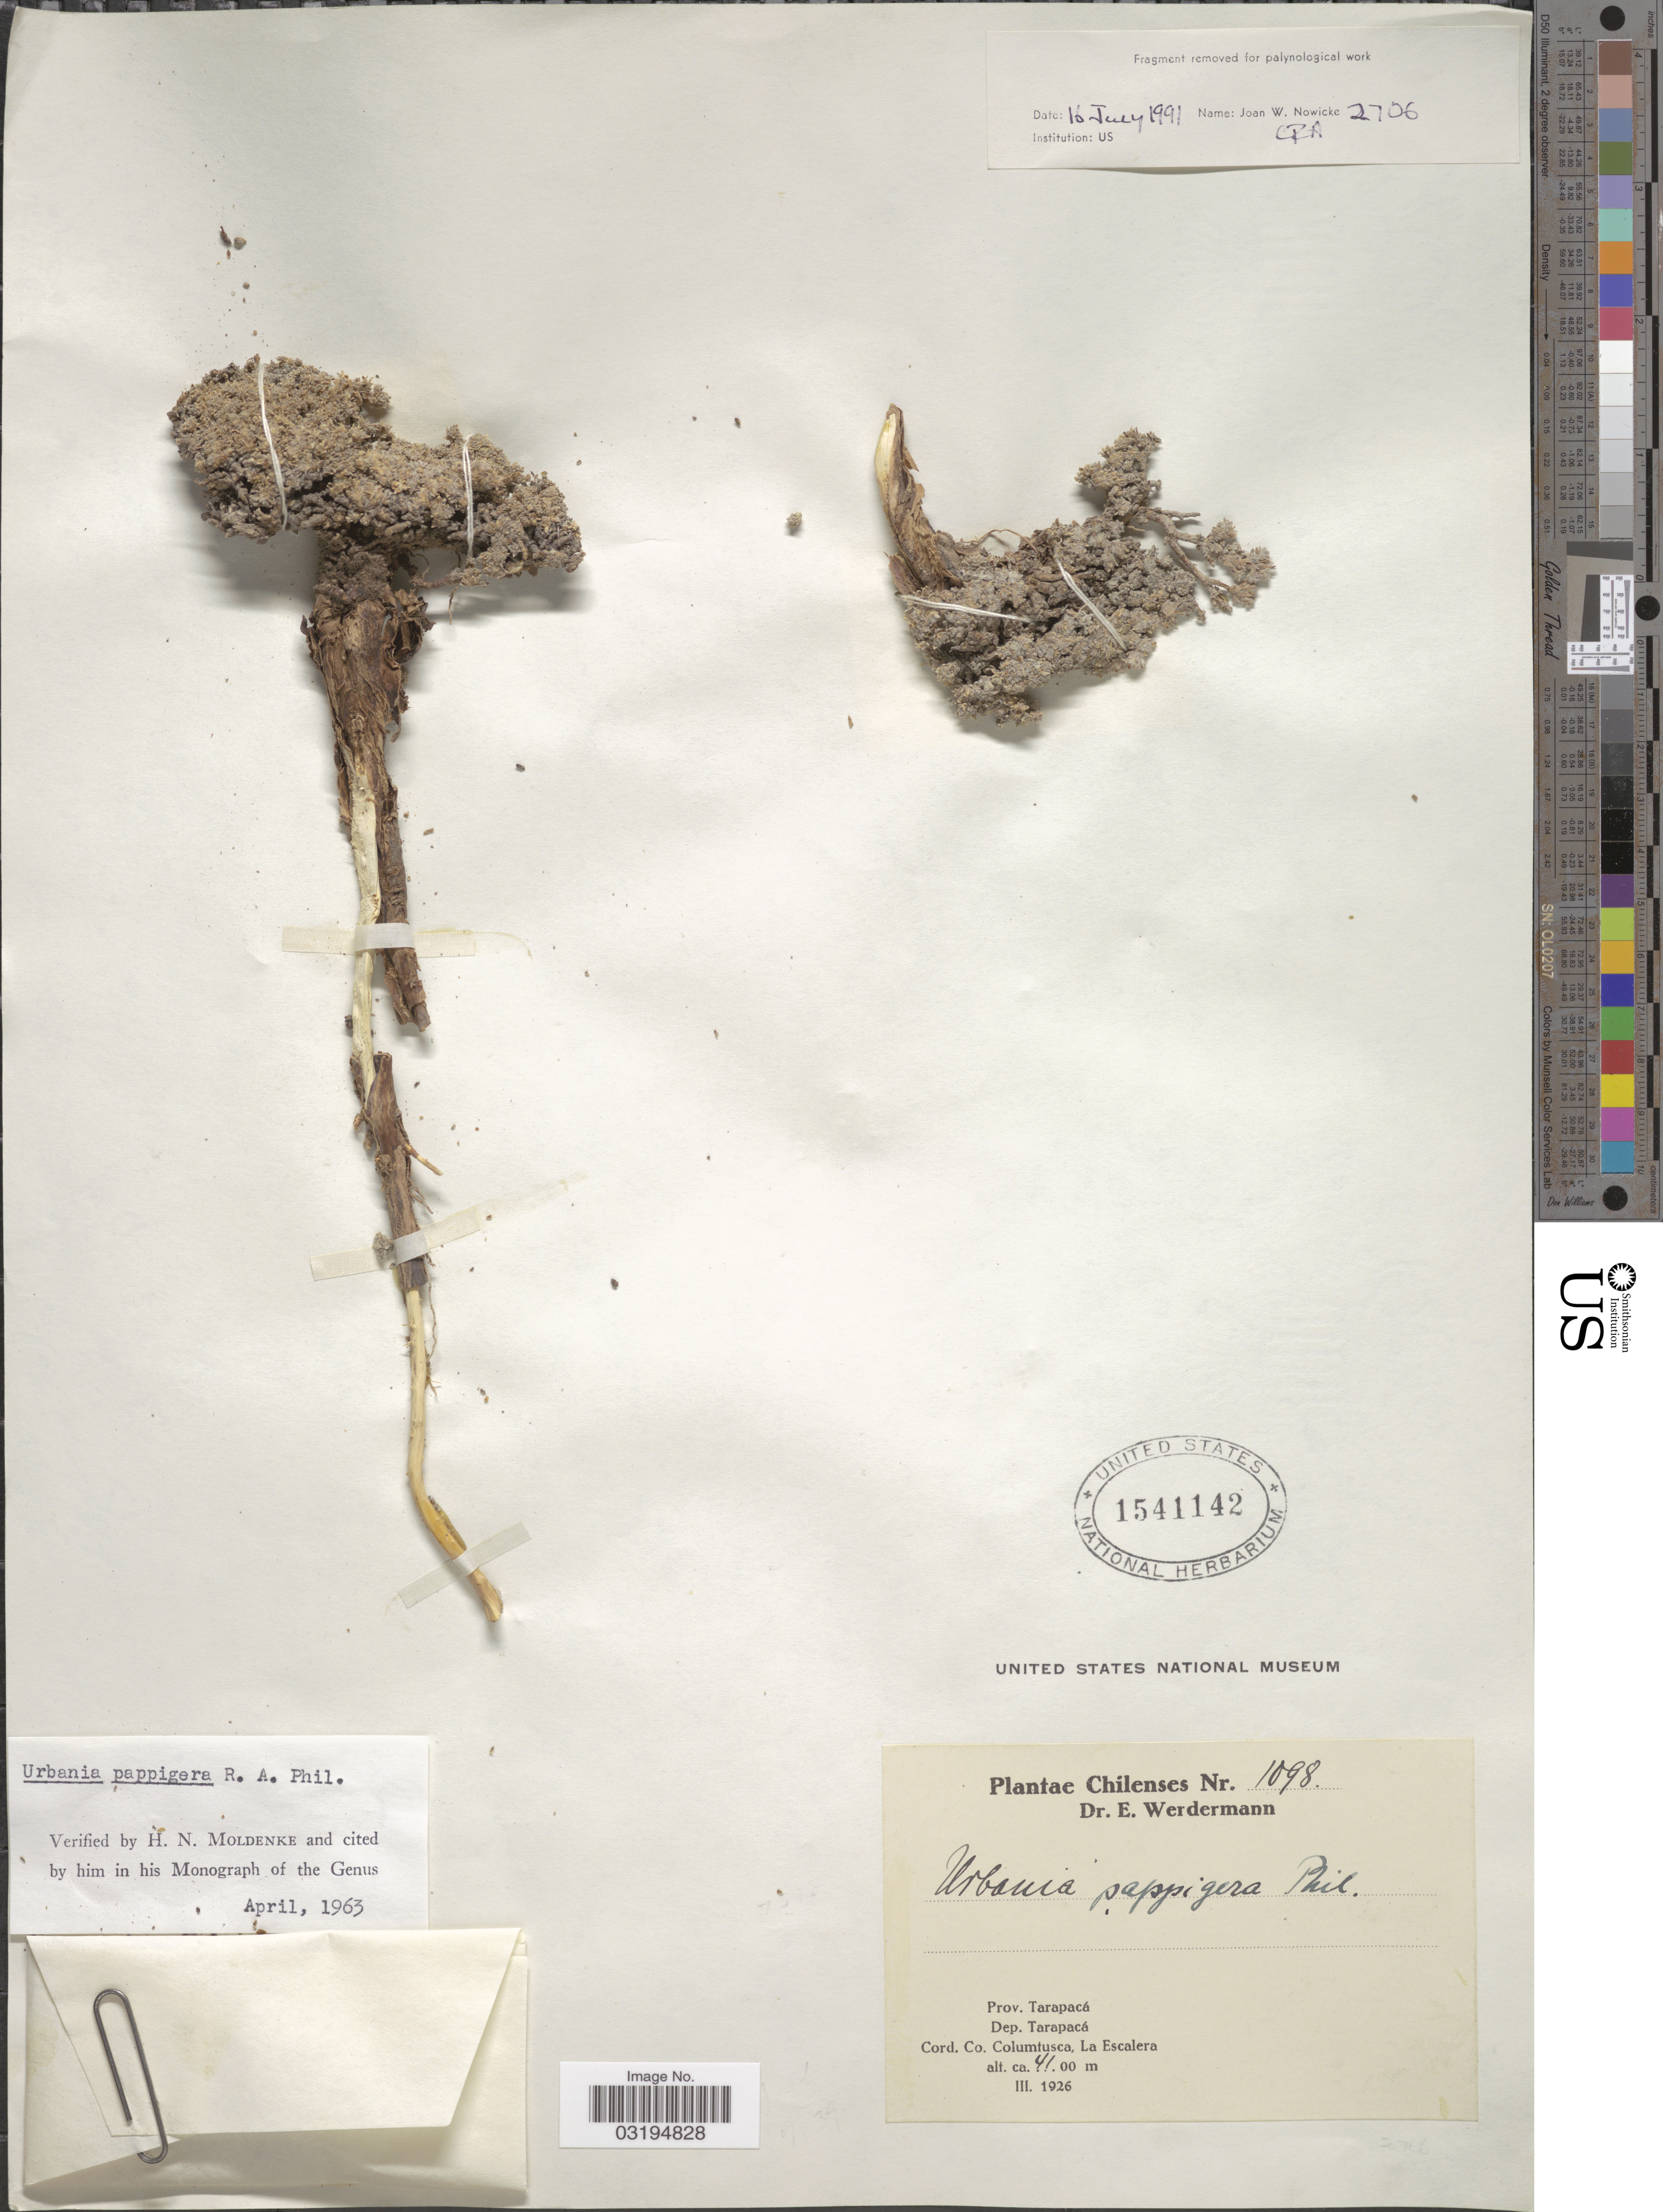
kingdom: Plantae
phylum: Tracheophyta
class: Magnoliopsida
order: Lamiales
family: Verbenaceae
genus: Junellia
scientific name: Junellia pappigera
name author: (Phil.) N. O'Leary & P. Peralta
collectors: E. Werdermann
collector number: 1098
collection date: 1926-03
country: Chile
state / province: Tarapacá (I)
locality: Dep. Tarapacá. Cord. Co. Columtusca, La Escalera.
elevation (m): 4100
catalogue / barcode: US 1541142